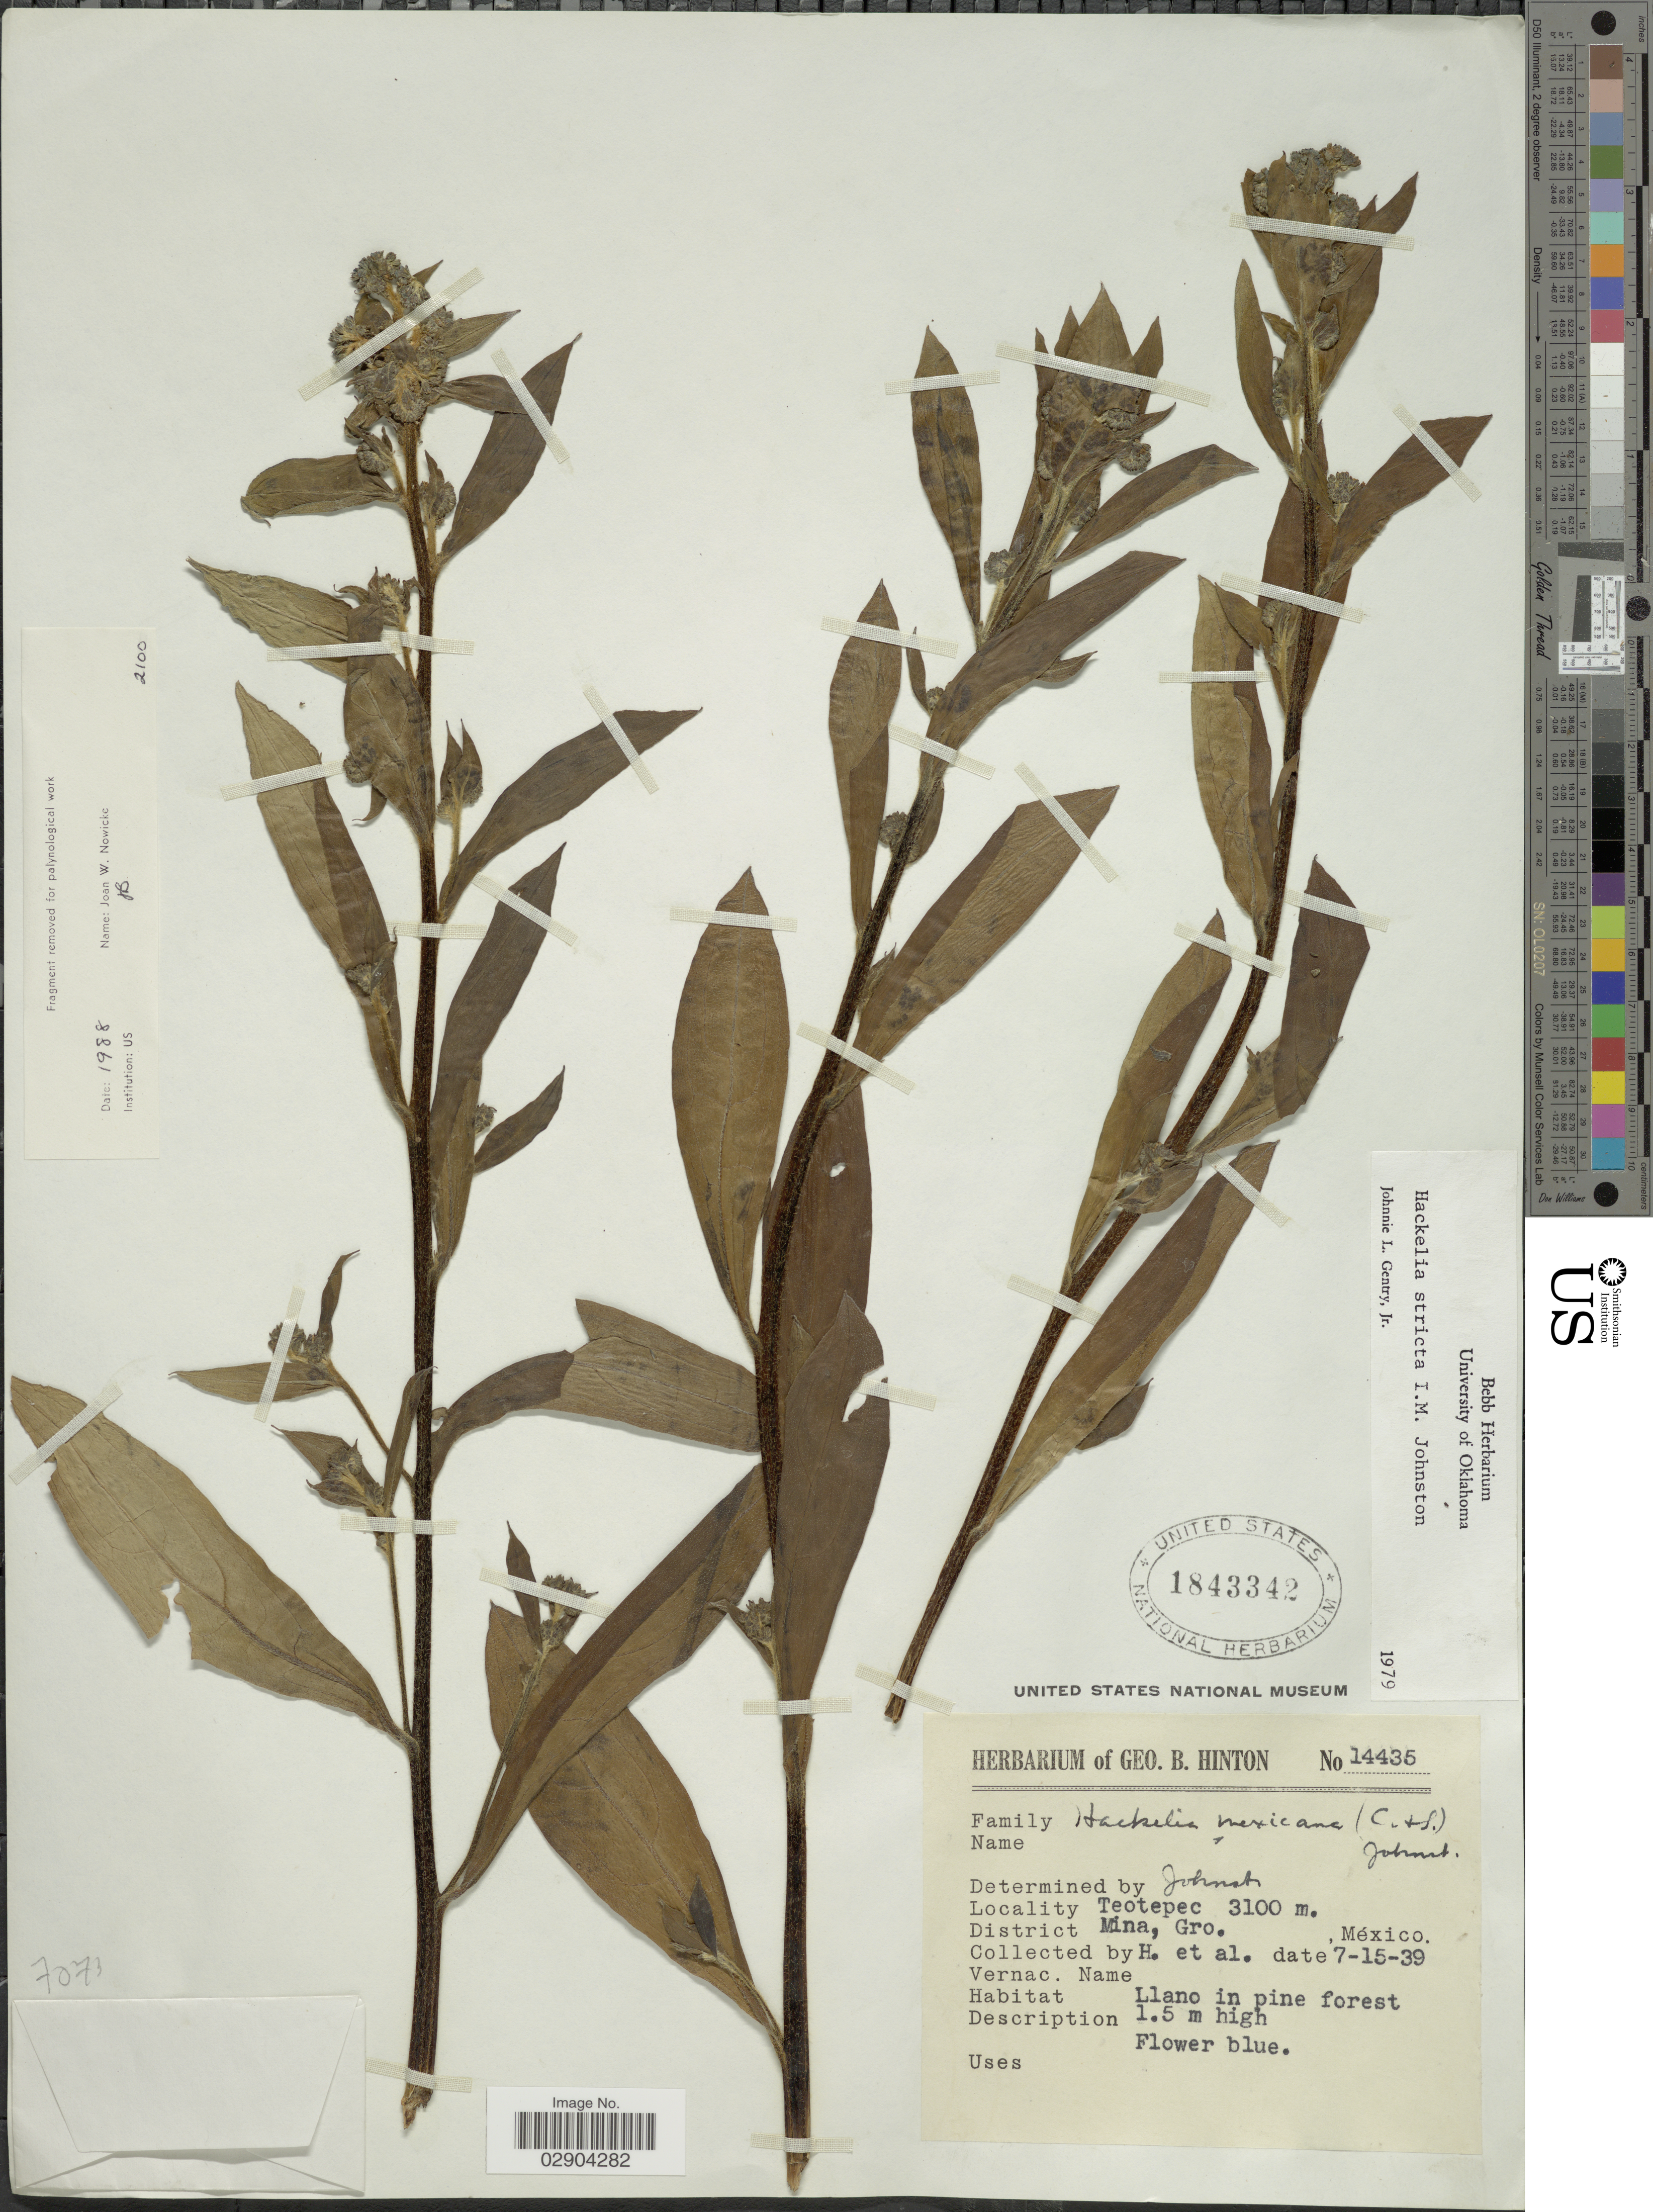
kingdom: Plantae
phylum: Tracheophyta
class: Magnoliopsida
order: Boraginales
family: Boraginaceae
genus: Hackelia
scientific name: Hackelia mexicana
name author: (Schltdl. & Cham.) I.M. Johnst.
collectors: G. B. Hinton & et al.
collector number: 14435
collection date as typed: Transcribed d/m/y: 15/7/39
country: Mexico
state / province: Guerrero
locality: Teotepec. District Mina, Gro.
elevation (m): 3100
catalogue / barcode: US 1843342